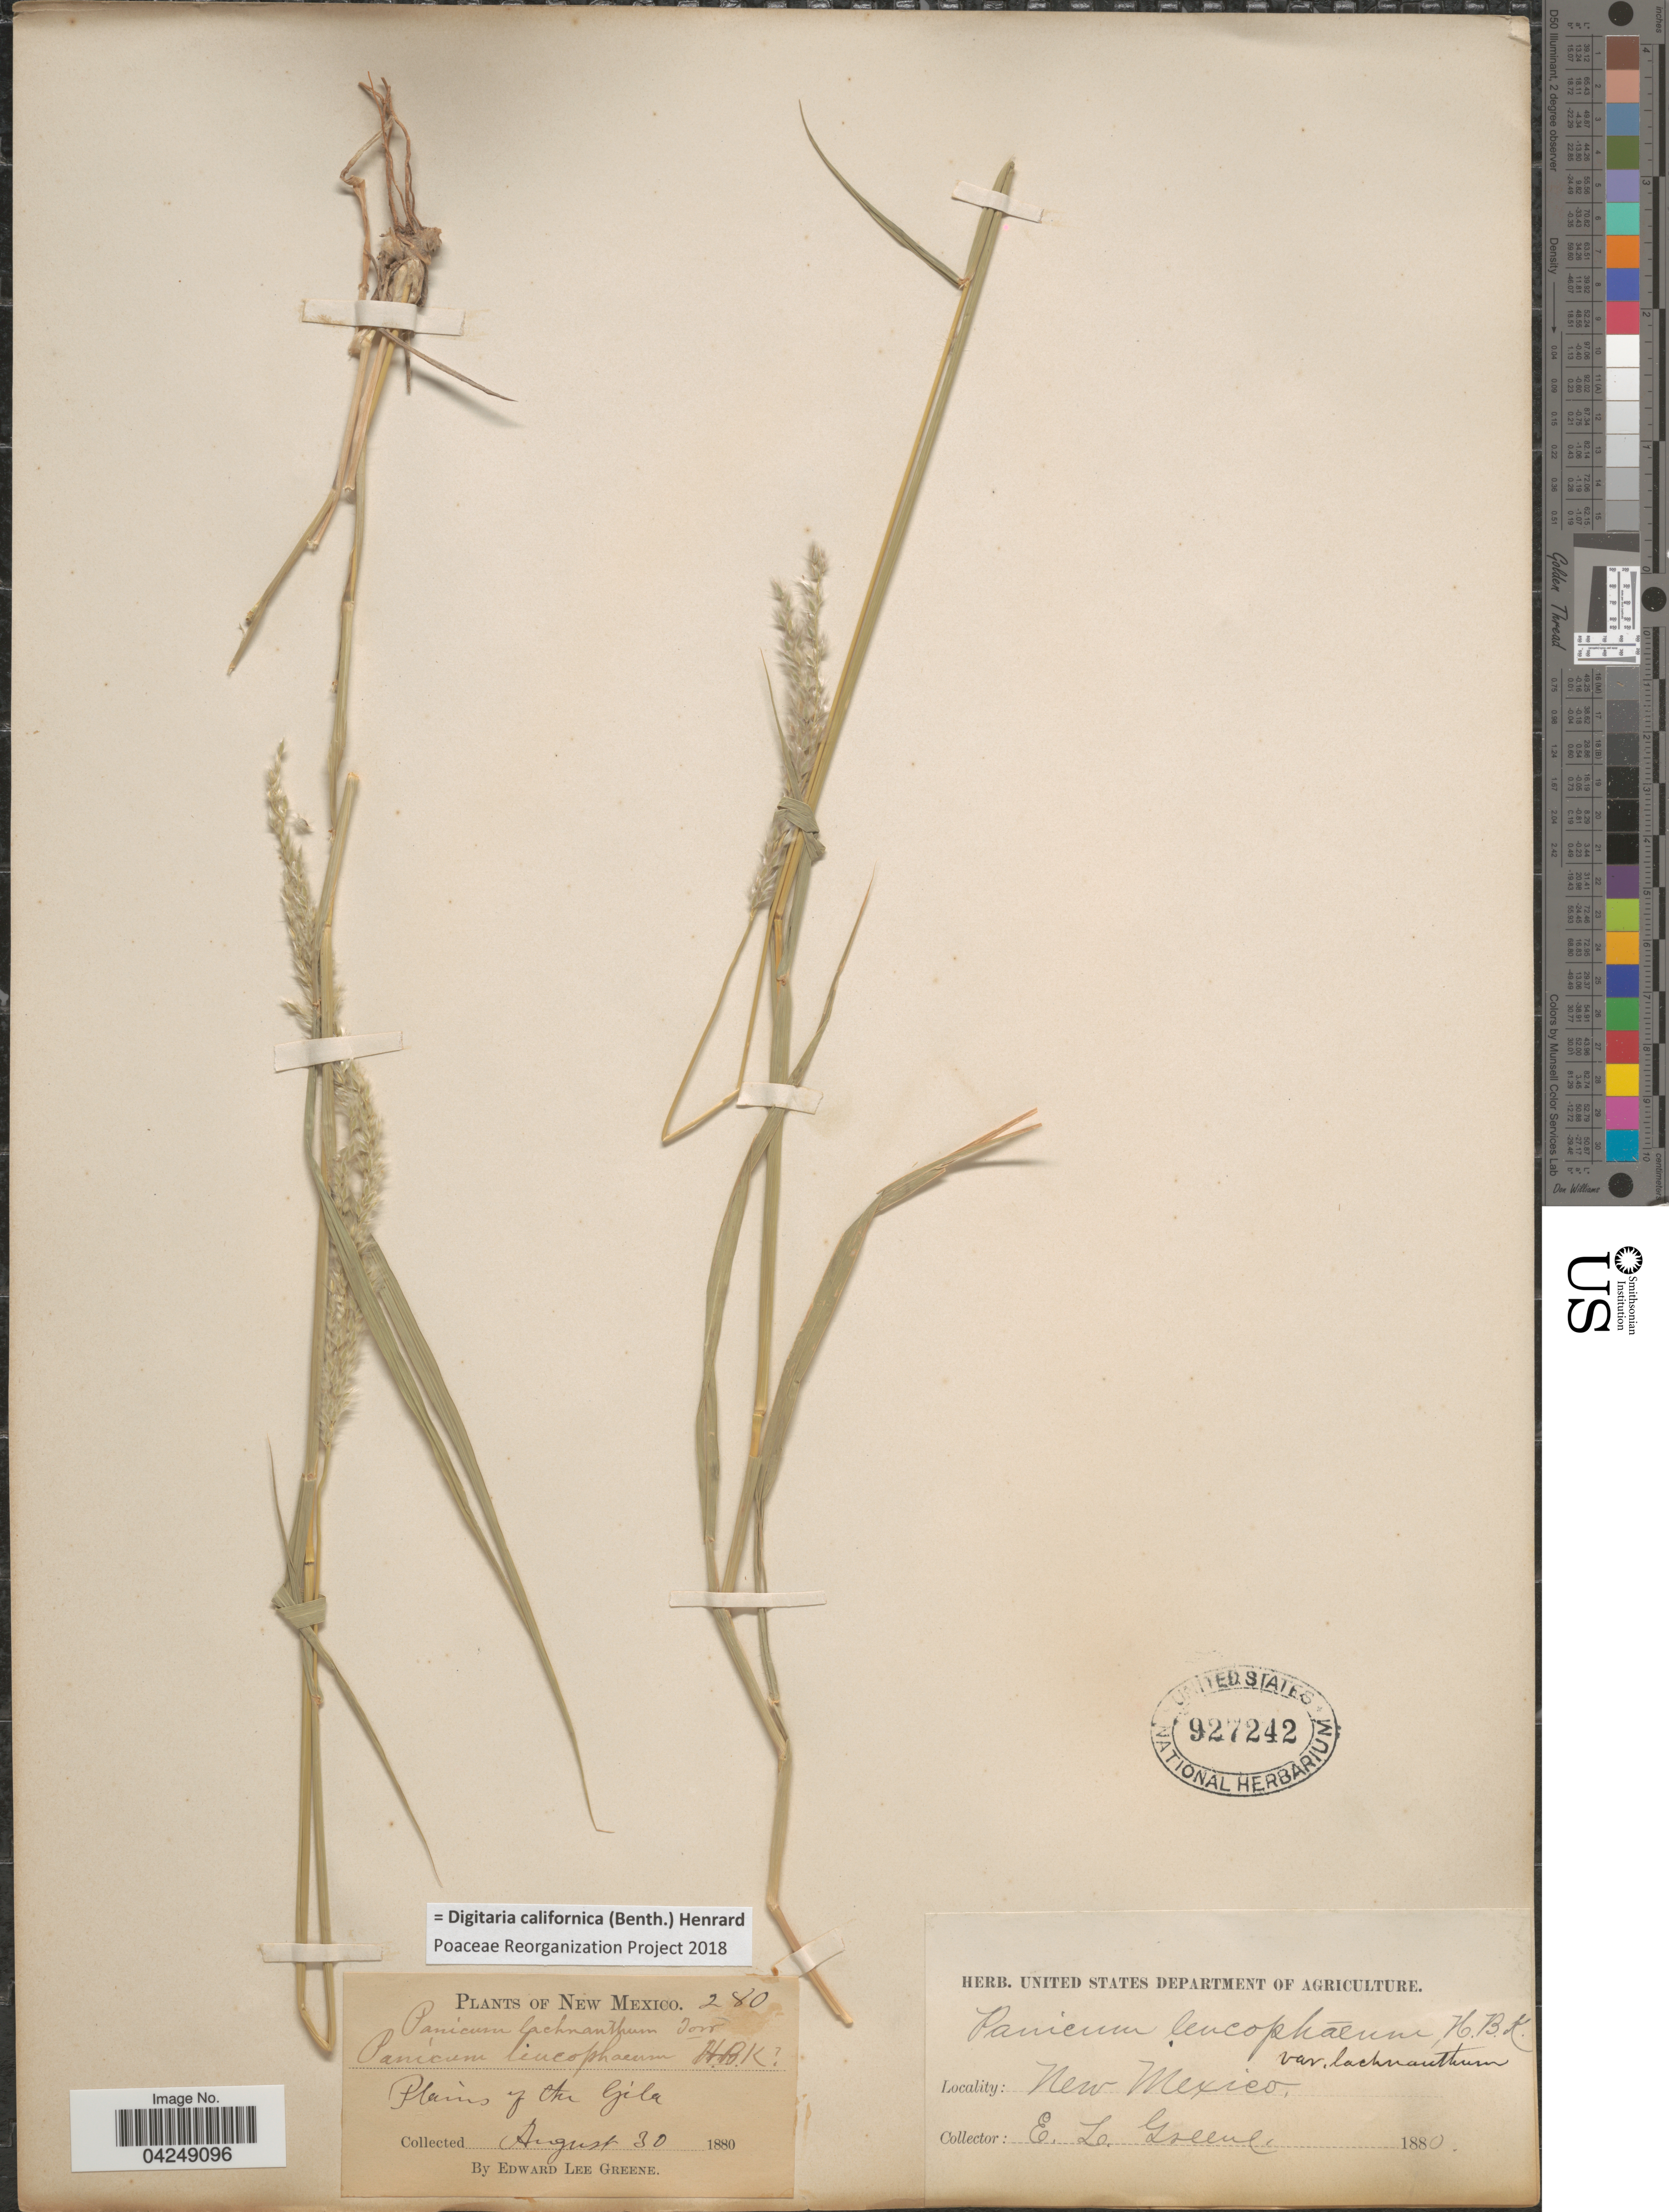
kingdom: Plantae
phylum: Tracheophyta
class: Liliopsida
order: Poales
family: Poaceae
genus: Digitaria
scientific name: Digitaria californica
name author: (Benth.) Henr.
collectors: E. L. Greene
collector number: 280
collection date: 1880-08-30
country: United States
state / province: New Mexico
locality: Plains of the Gila.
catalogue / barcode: US 927242